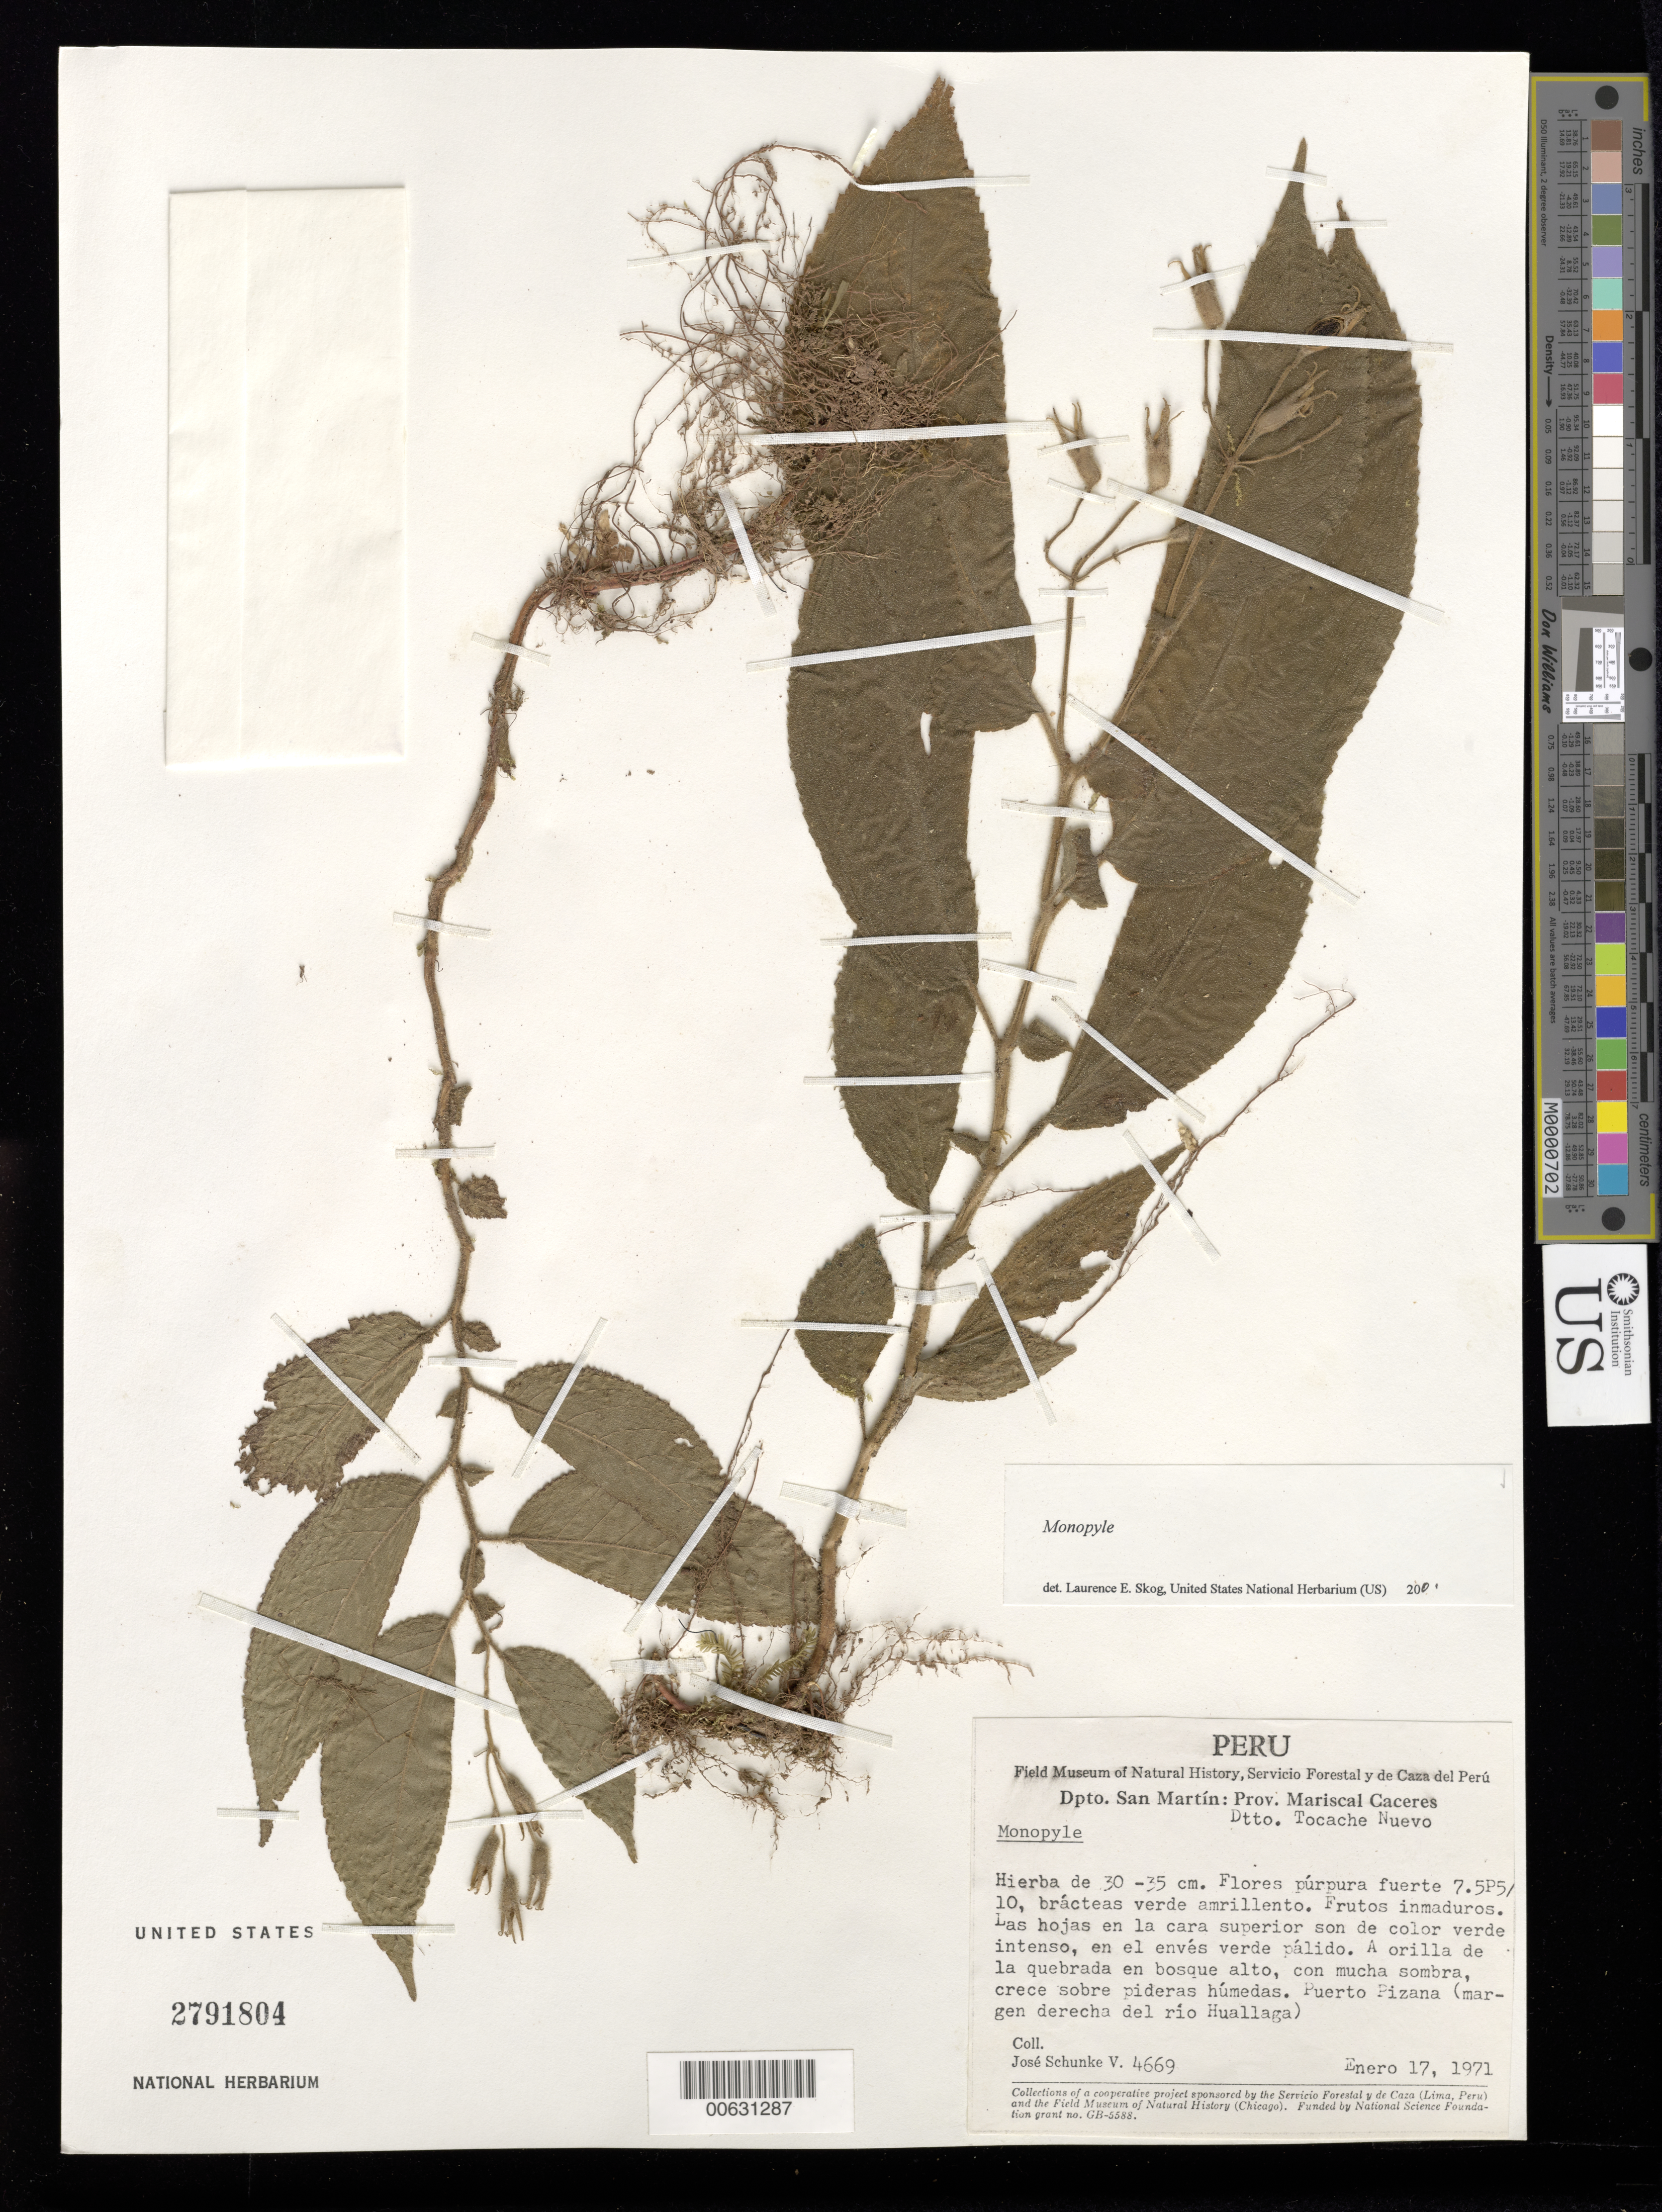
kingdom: Plantae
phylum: Tracheophyta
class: Magnoliopsida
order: Lamiales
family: Gesneriaceae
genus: Monopyle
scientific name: Monopyle sp.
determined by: Skog, Laurence E.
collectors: J. Schunke Vigo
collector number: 4669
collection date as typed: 17 Jan 1971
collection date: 1971-01-17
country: Peru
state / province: San Martín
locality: Prov. Mariscal Cáceres, Dtto. Tocache Nuevo, Puerto Pizana (margen derecha del río Huallaga)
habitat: A orilla de la quebrada en bosque alto, con mucha sombra, crece sobre pideras húmedas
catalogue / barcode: US 2791804